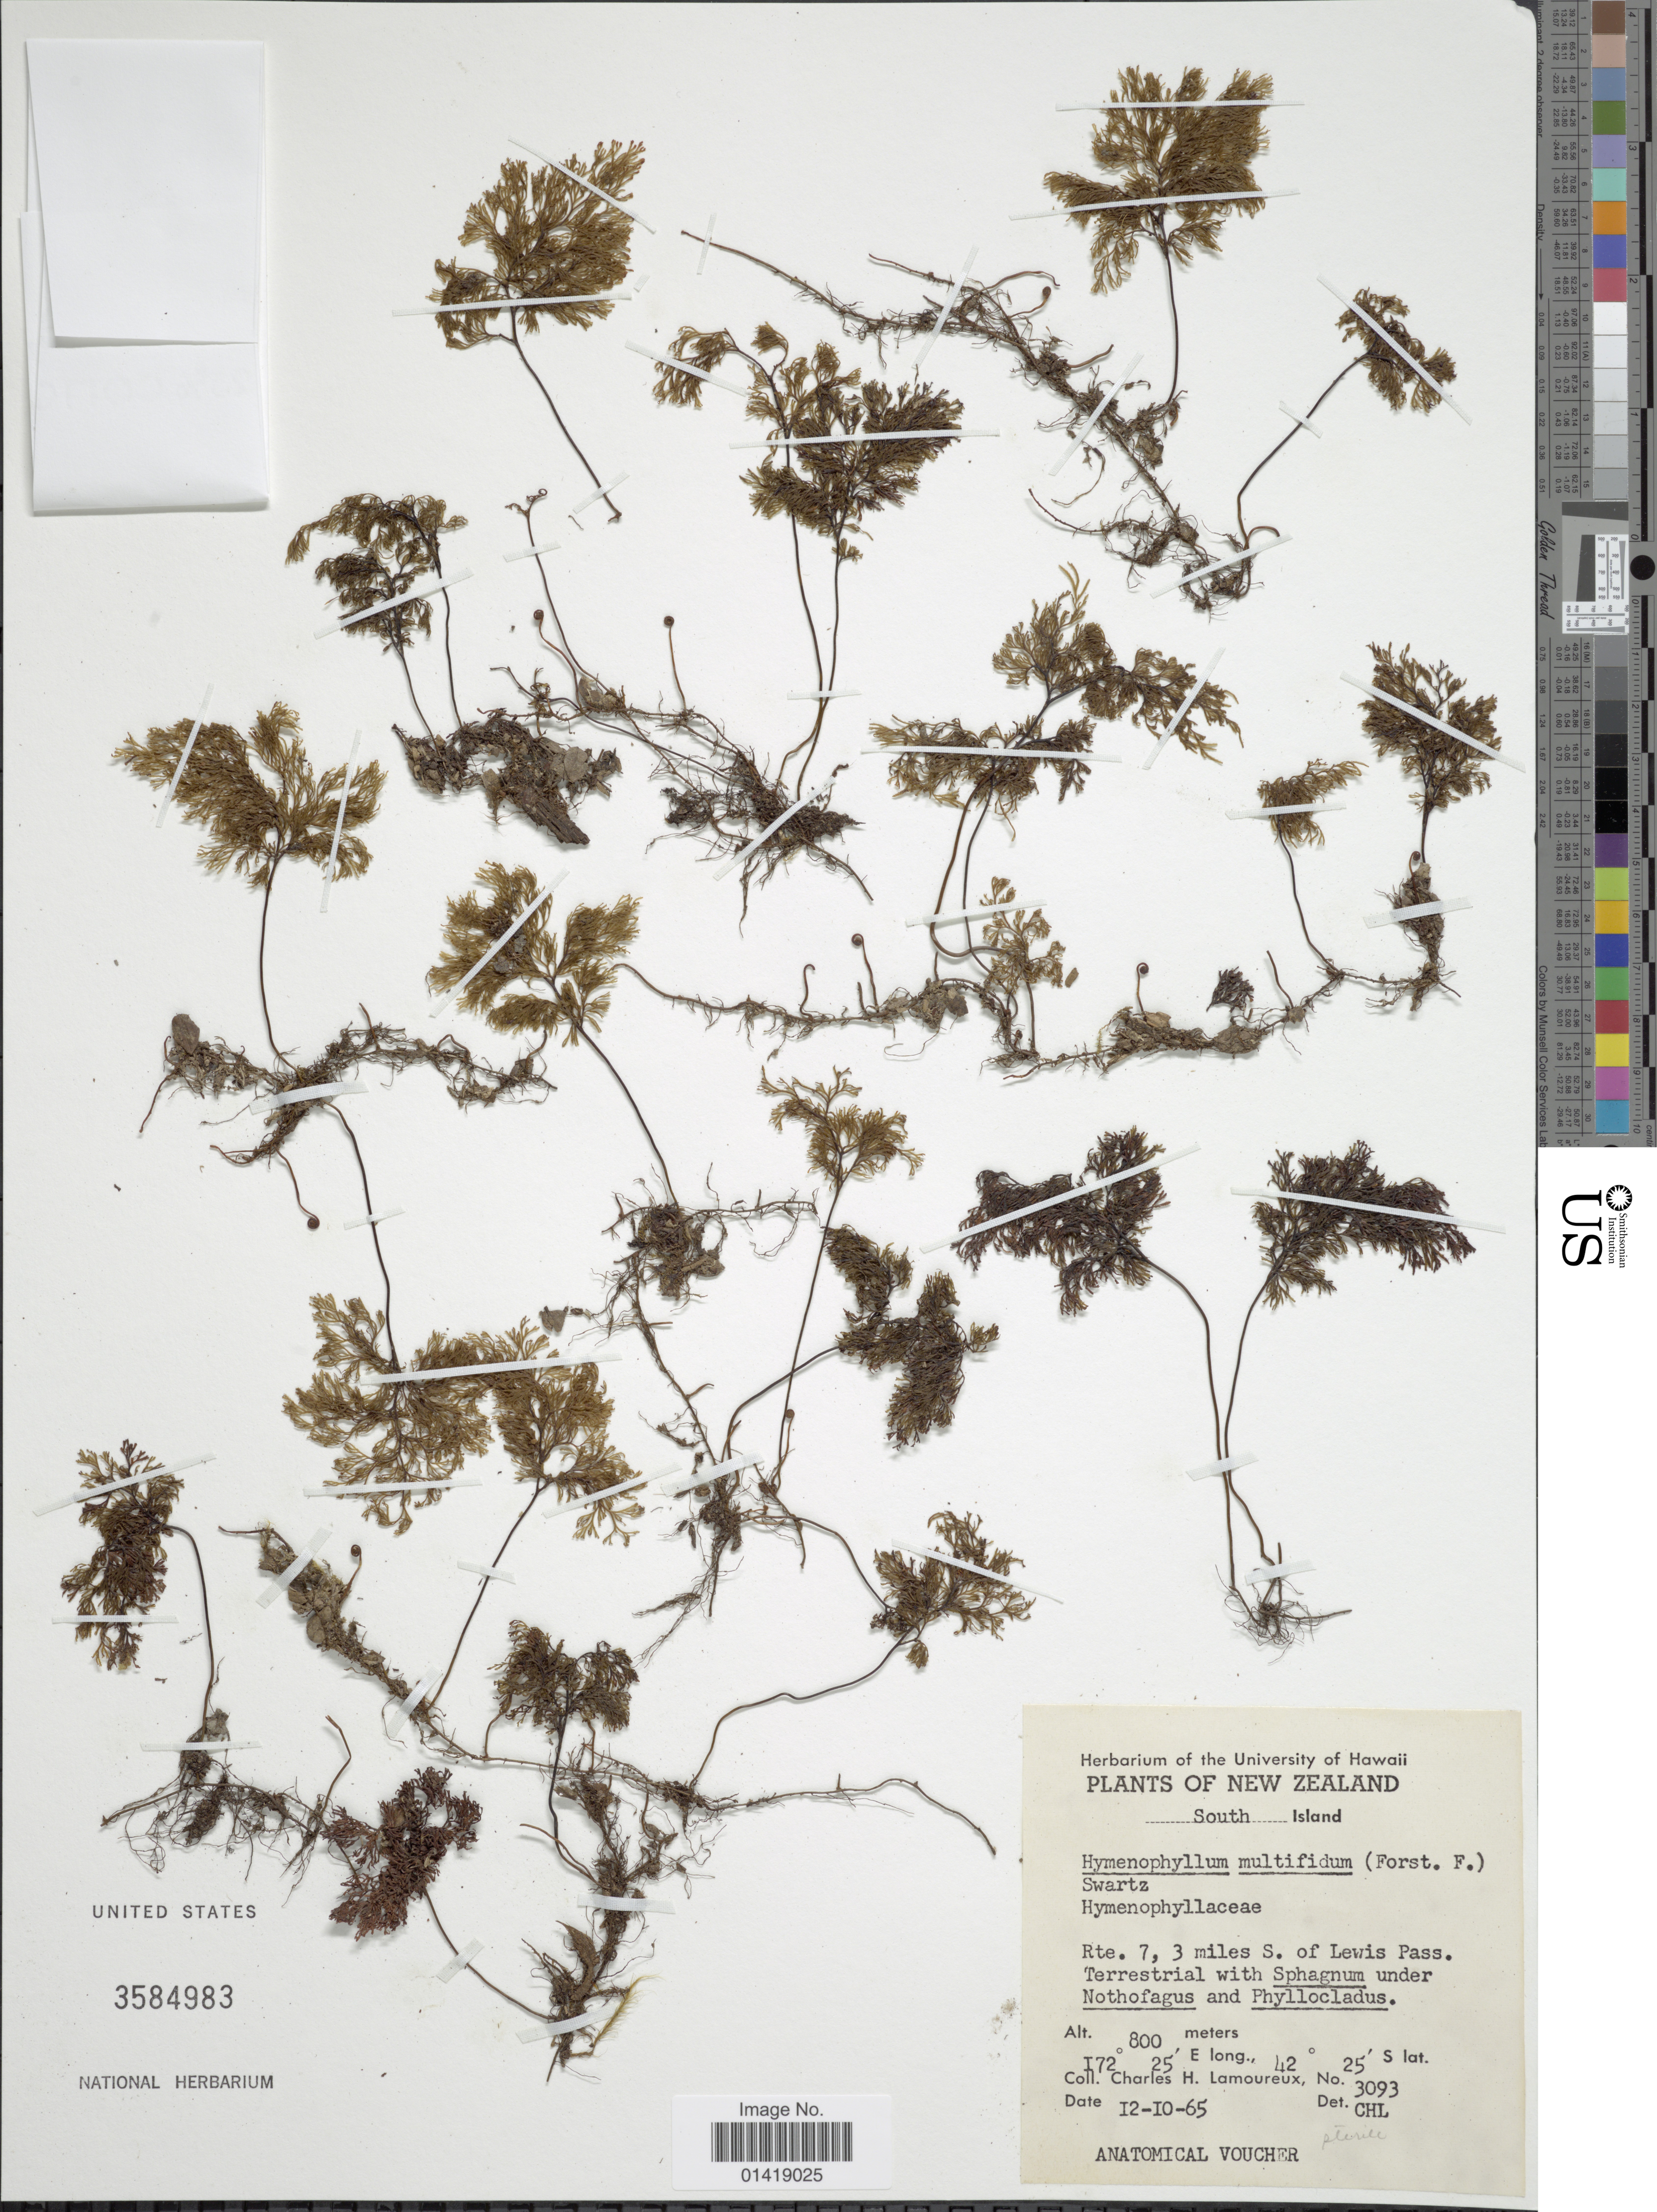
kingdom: Plantae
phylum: Tracheophyta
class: Polypodiopsida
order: Hymenophyllales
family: Hymenophyllaceae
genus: Hymenophyllum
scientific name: Hymenophyllum multifidum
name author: (G. Forst.) Sw.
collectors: C. H. Lamoureux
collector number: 3093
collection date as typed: Transcribed d/m/y: 12/10/65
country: New Zealand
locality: South Island rte 7,3 miles S of Lewis Pass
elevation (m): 800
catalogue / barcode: US 3584983